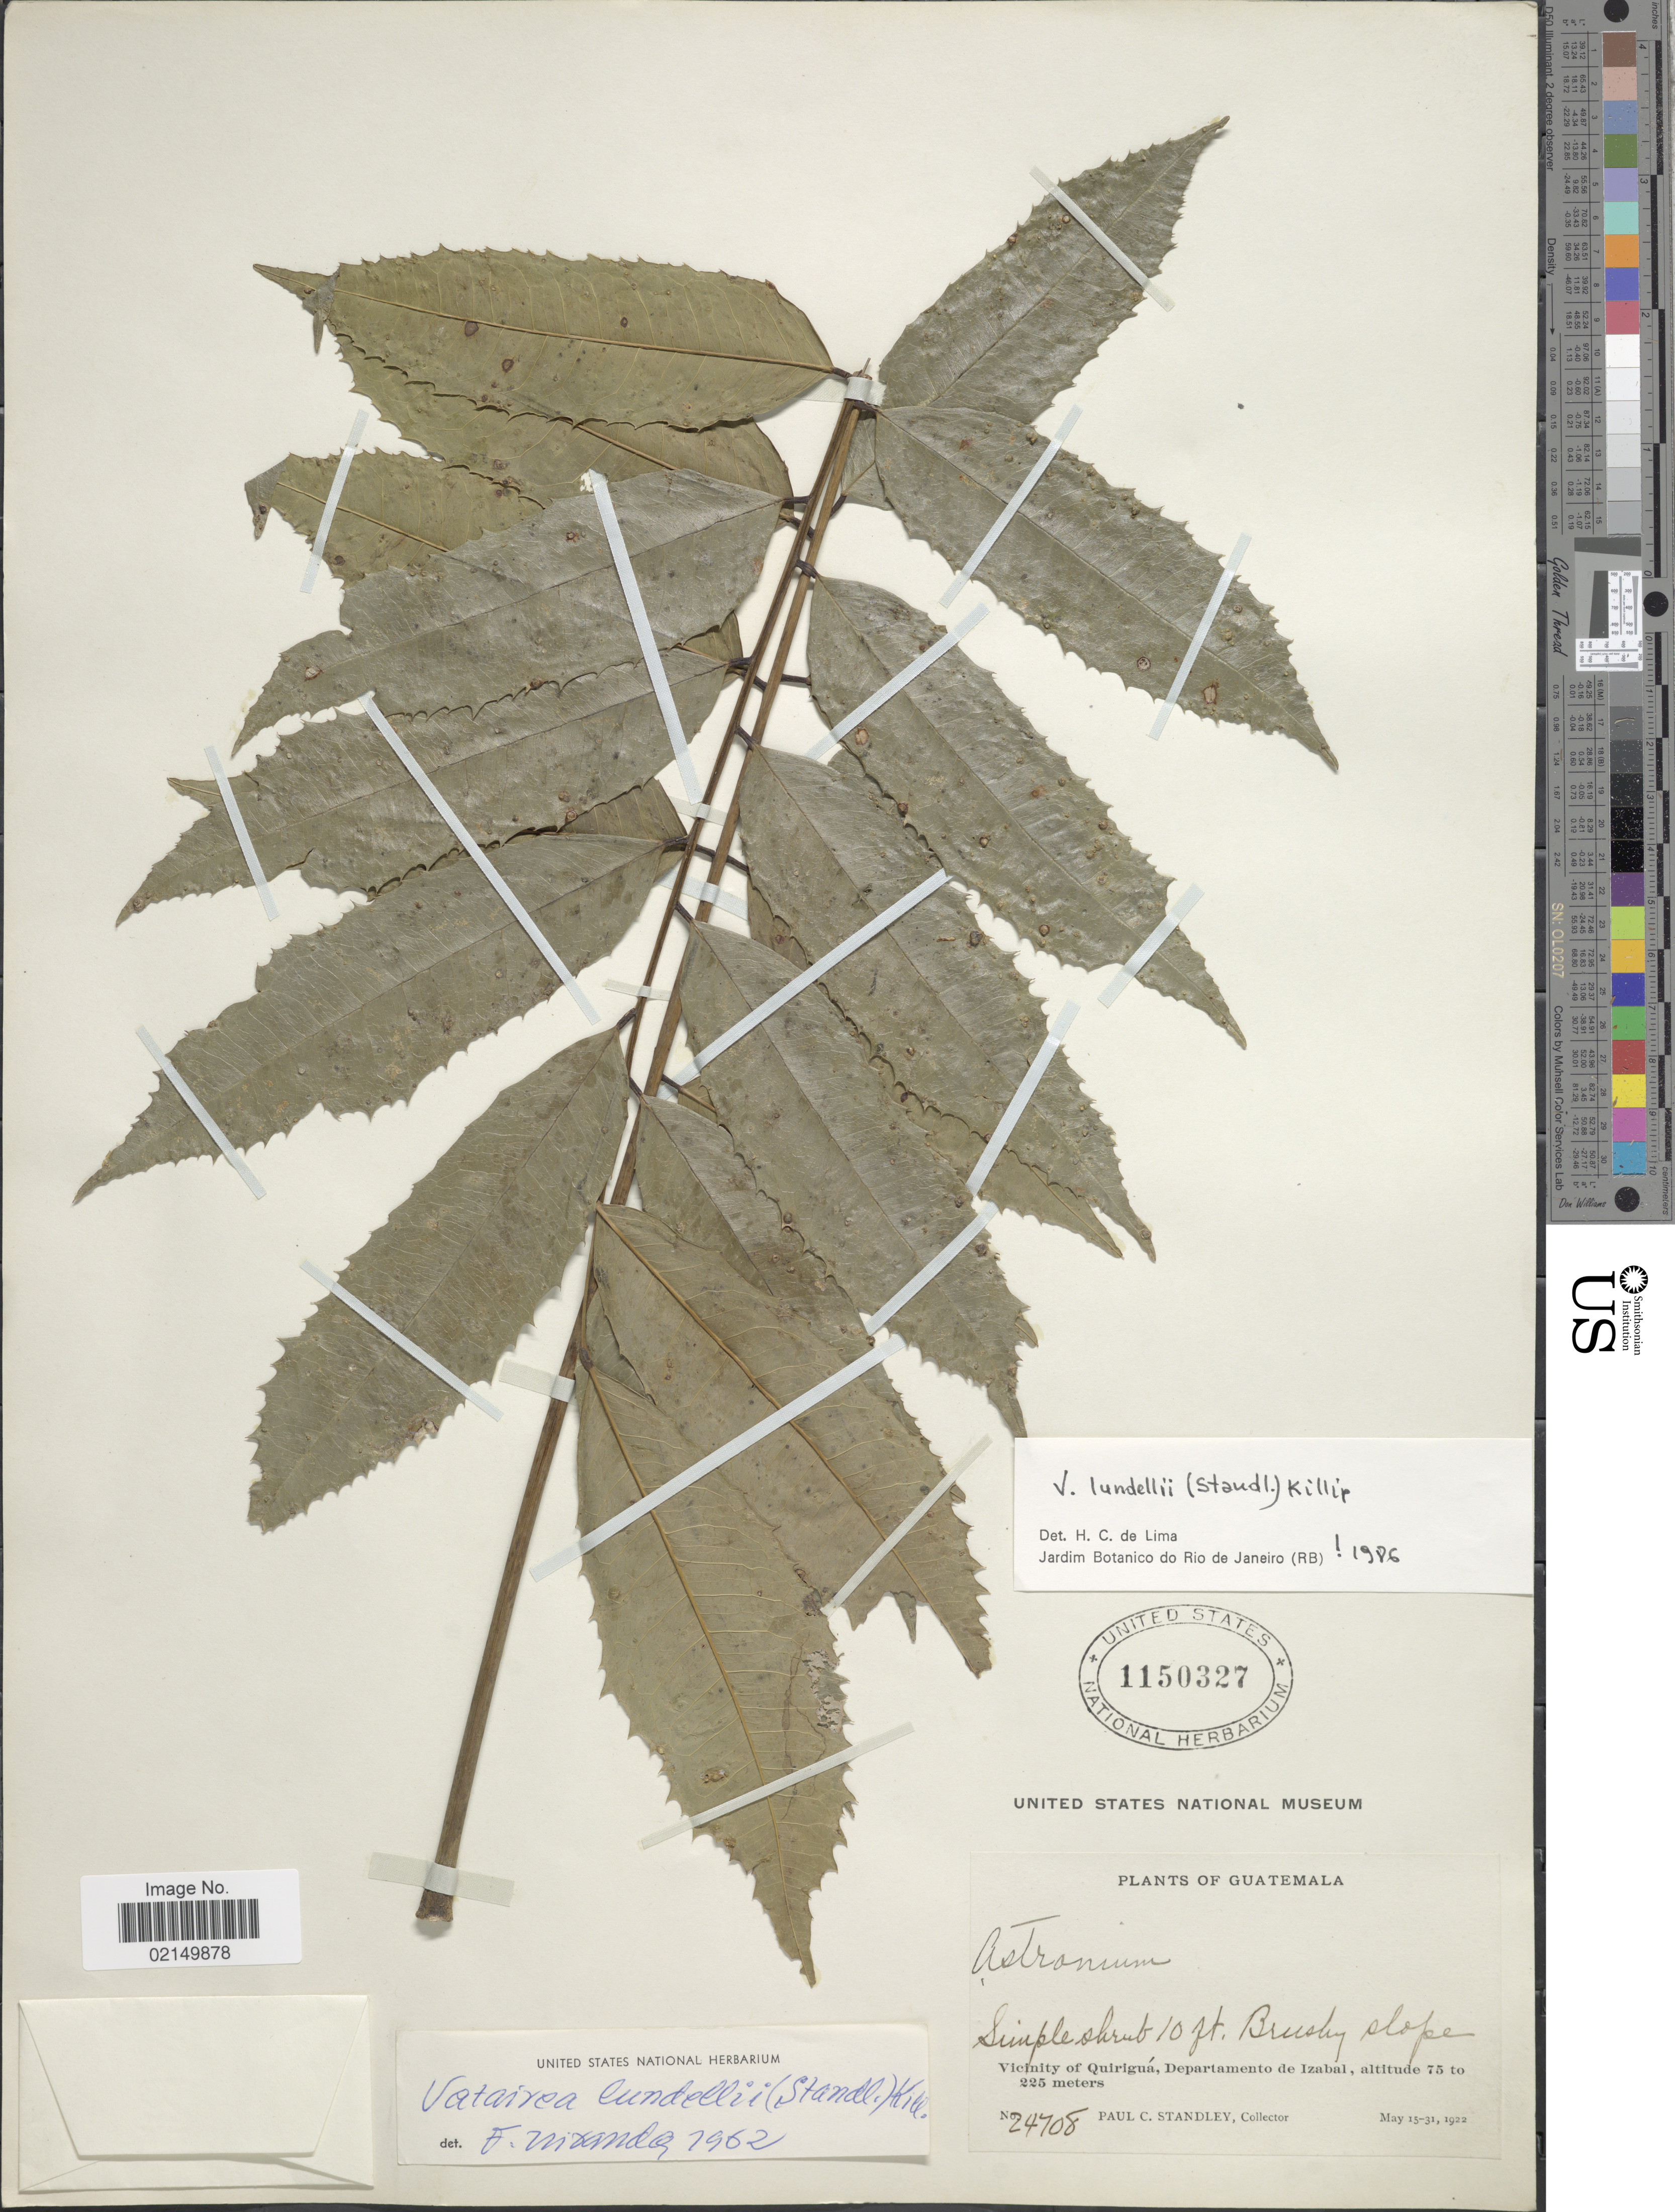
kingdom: Plantae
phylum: Tracheophyta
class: Magnoliopsida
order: Fabales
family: Fabaceae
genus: Vatairea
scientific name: Vatairea lundellii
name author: (Standl.) Killip ex Record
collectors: P. C. Standley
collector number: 24708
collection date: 1922-05-15/1922-05-31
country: Guatemala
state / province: Izabal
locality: Brushy slope, Vicinity of Quiriguá, Departamento de Izabal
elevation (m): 75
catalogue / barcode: US 1150327